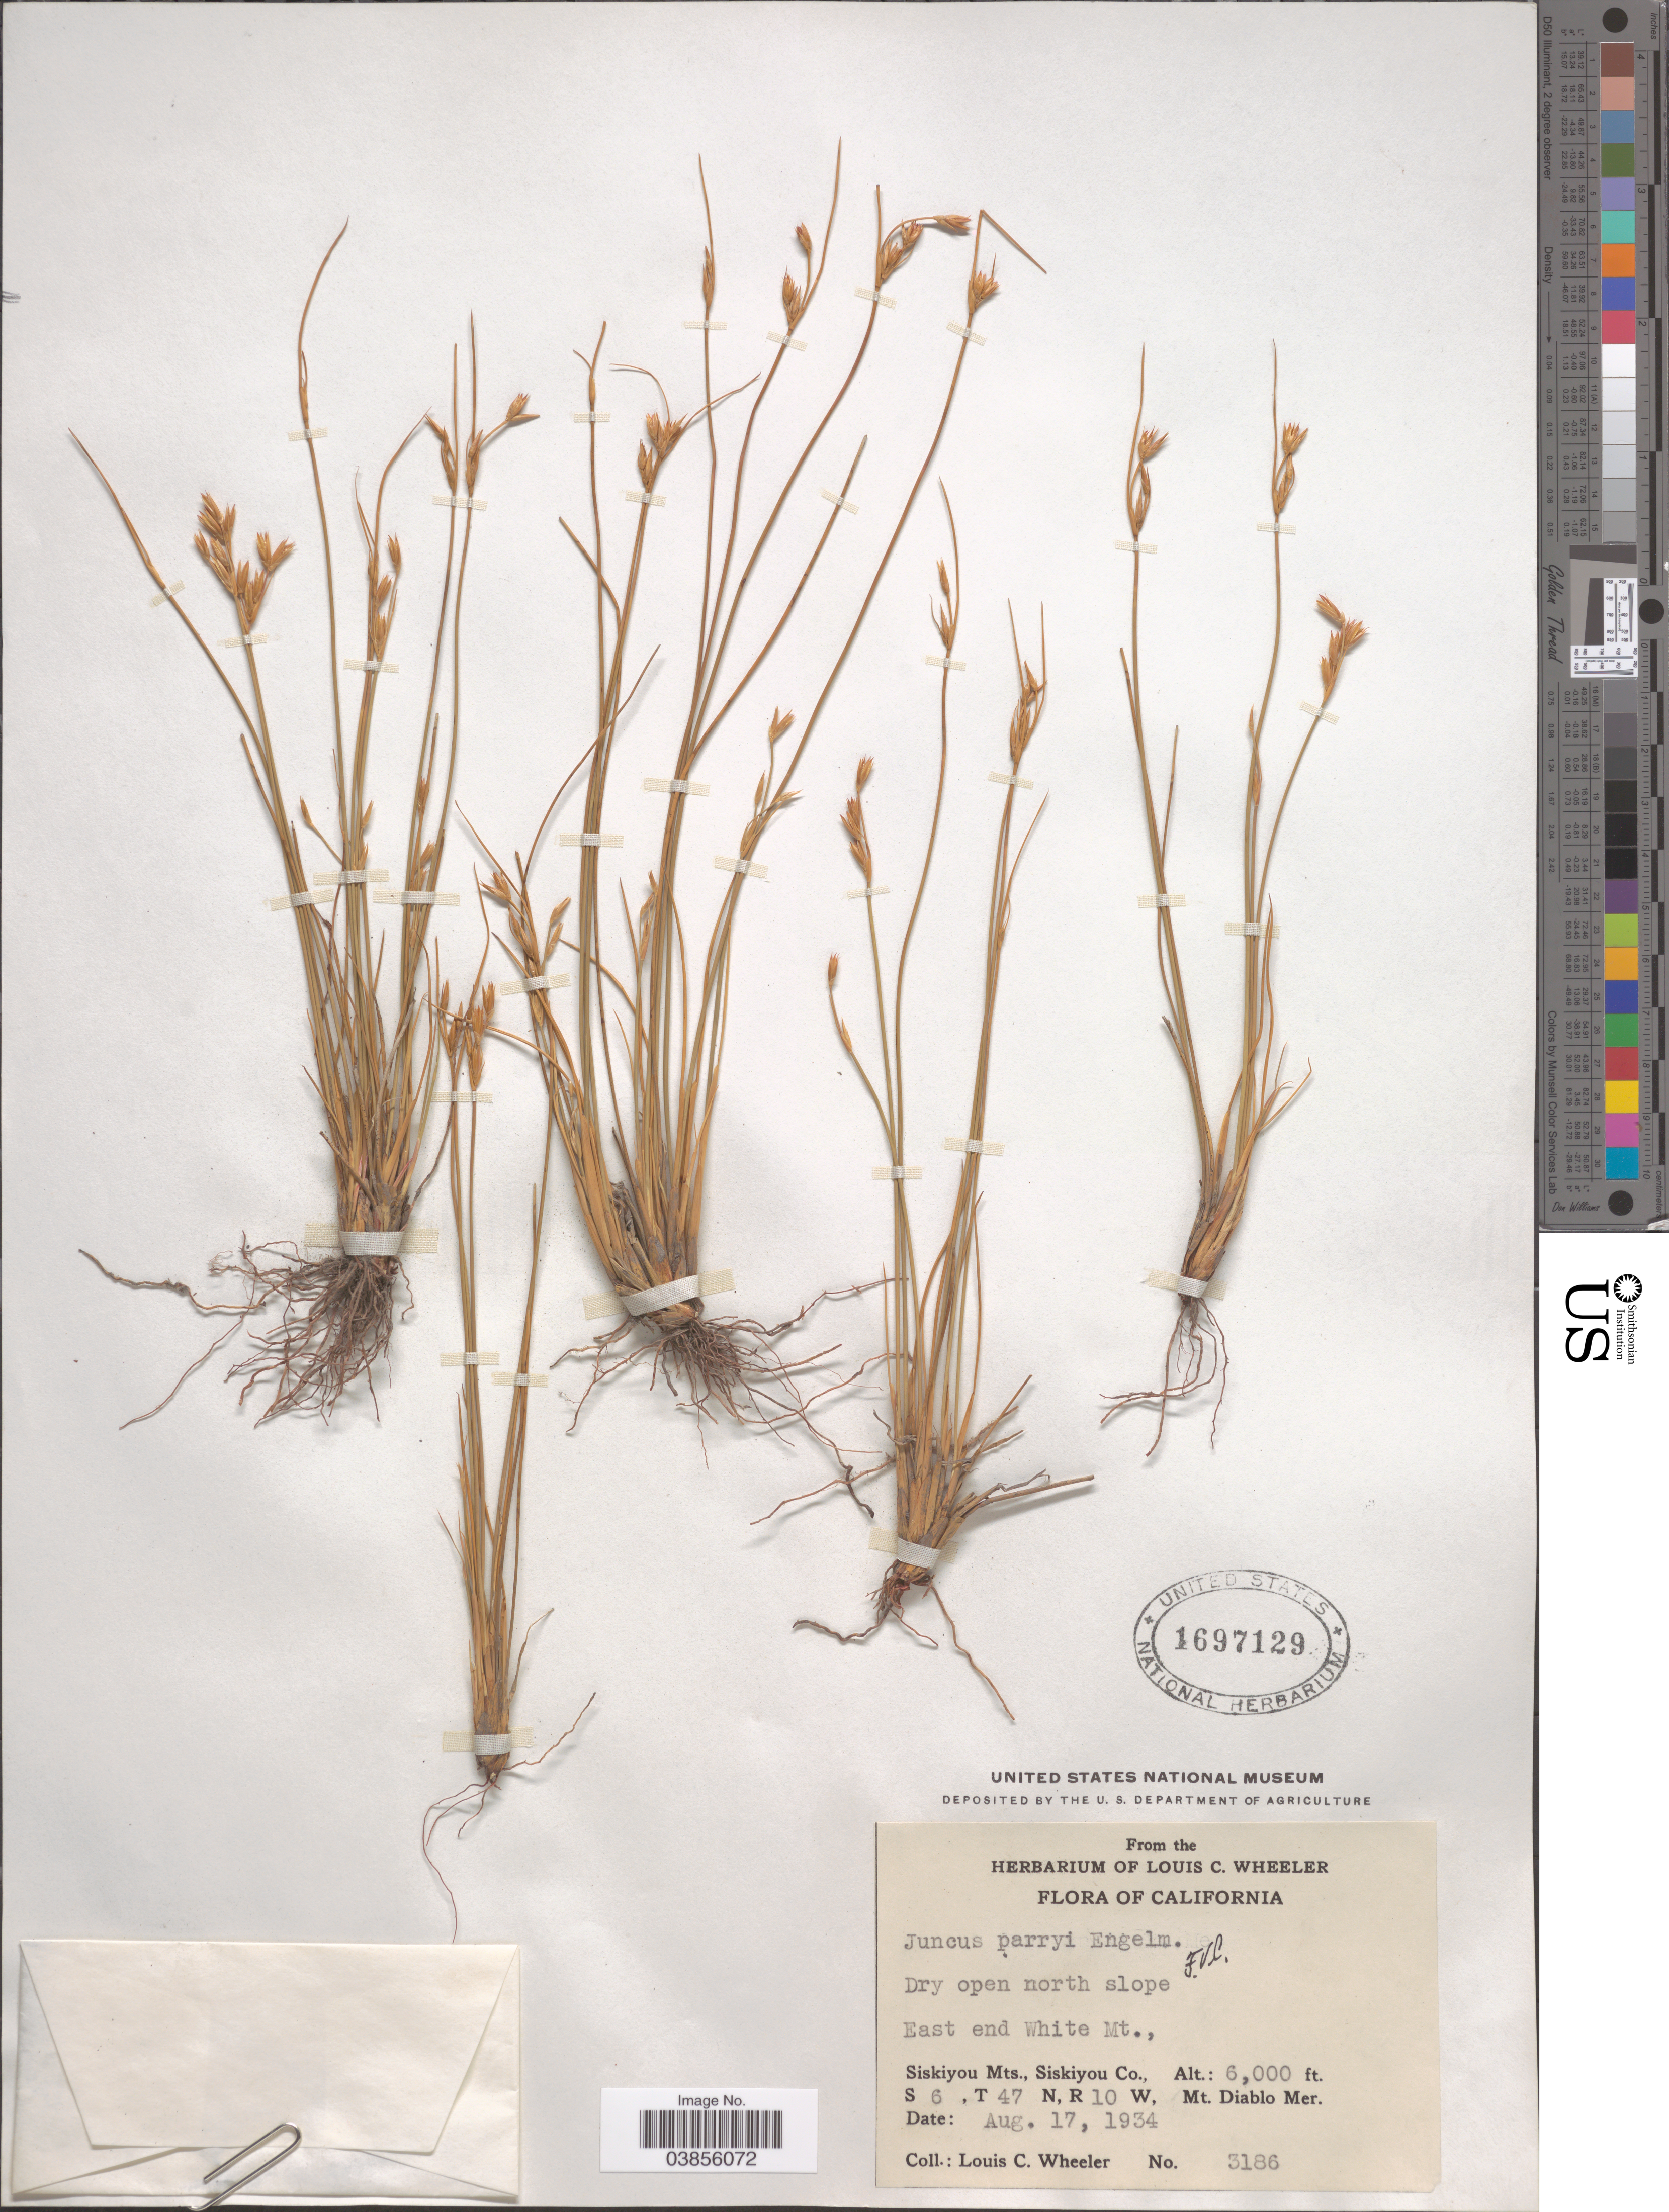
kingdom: Plantae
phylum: Tracheophyta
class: Liliopsida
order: Poales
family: Juncaceae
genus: Juncus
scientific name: Juncus parryi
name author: Engelm.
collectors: L. C. Wheeler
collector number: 3186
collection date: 1934-08-17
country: United States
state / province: California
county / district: Siskiyou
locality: East end White Mt., Siskiyou Mts., Siskiyou Co., S6, T47 N, R10 W, Mt. Diablo Mer.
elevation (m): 1829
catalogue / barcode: US 1697129